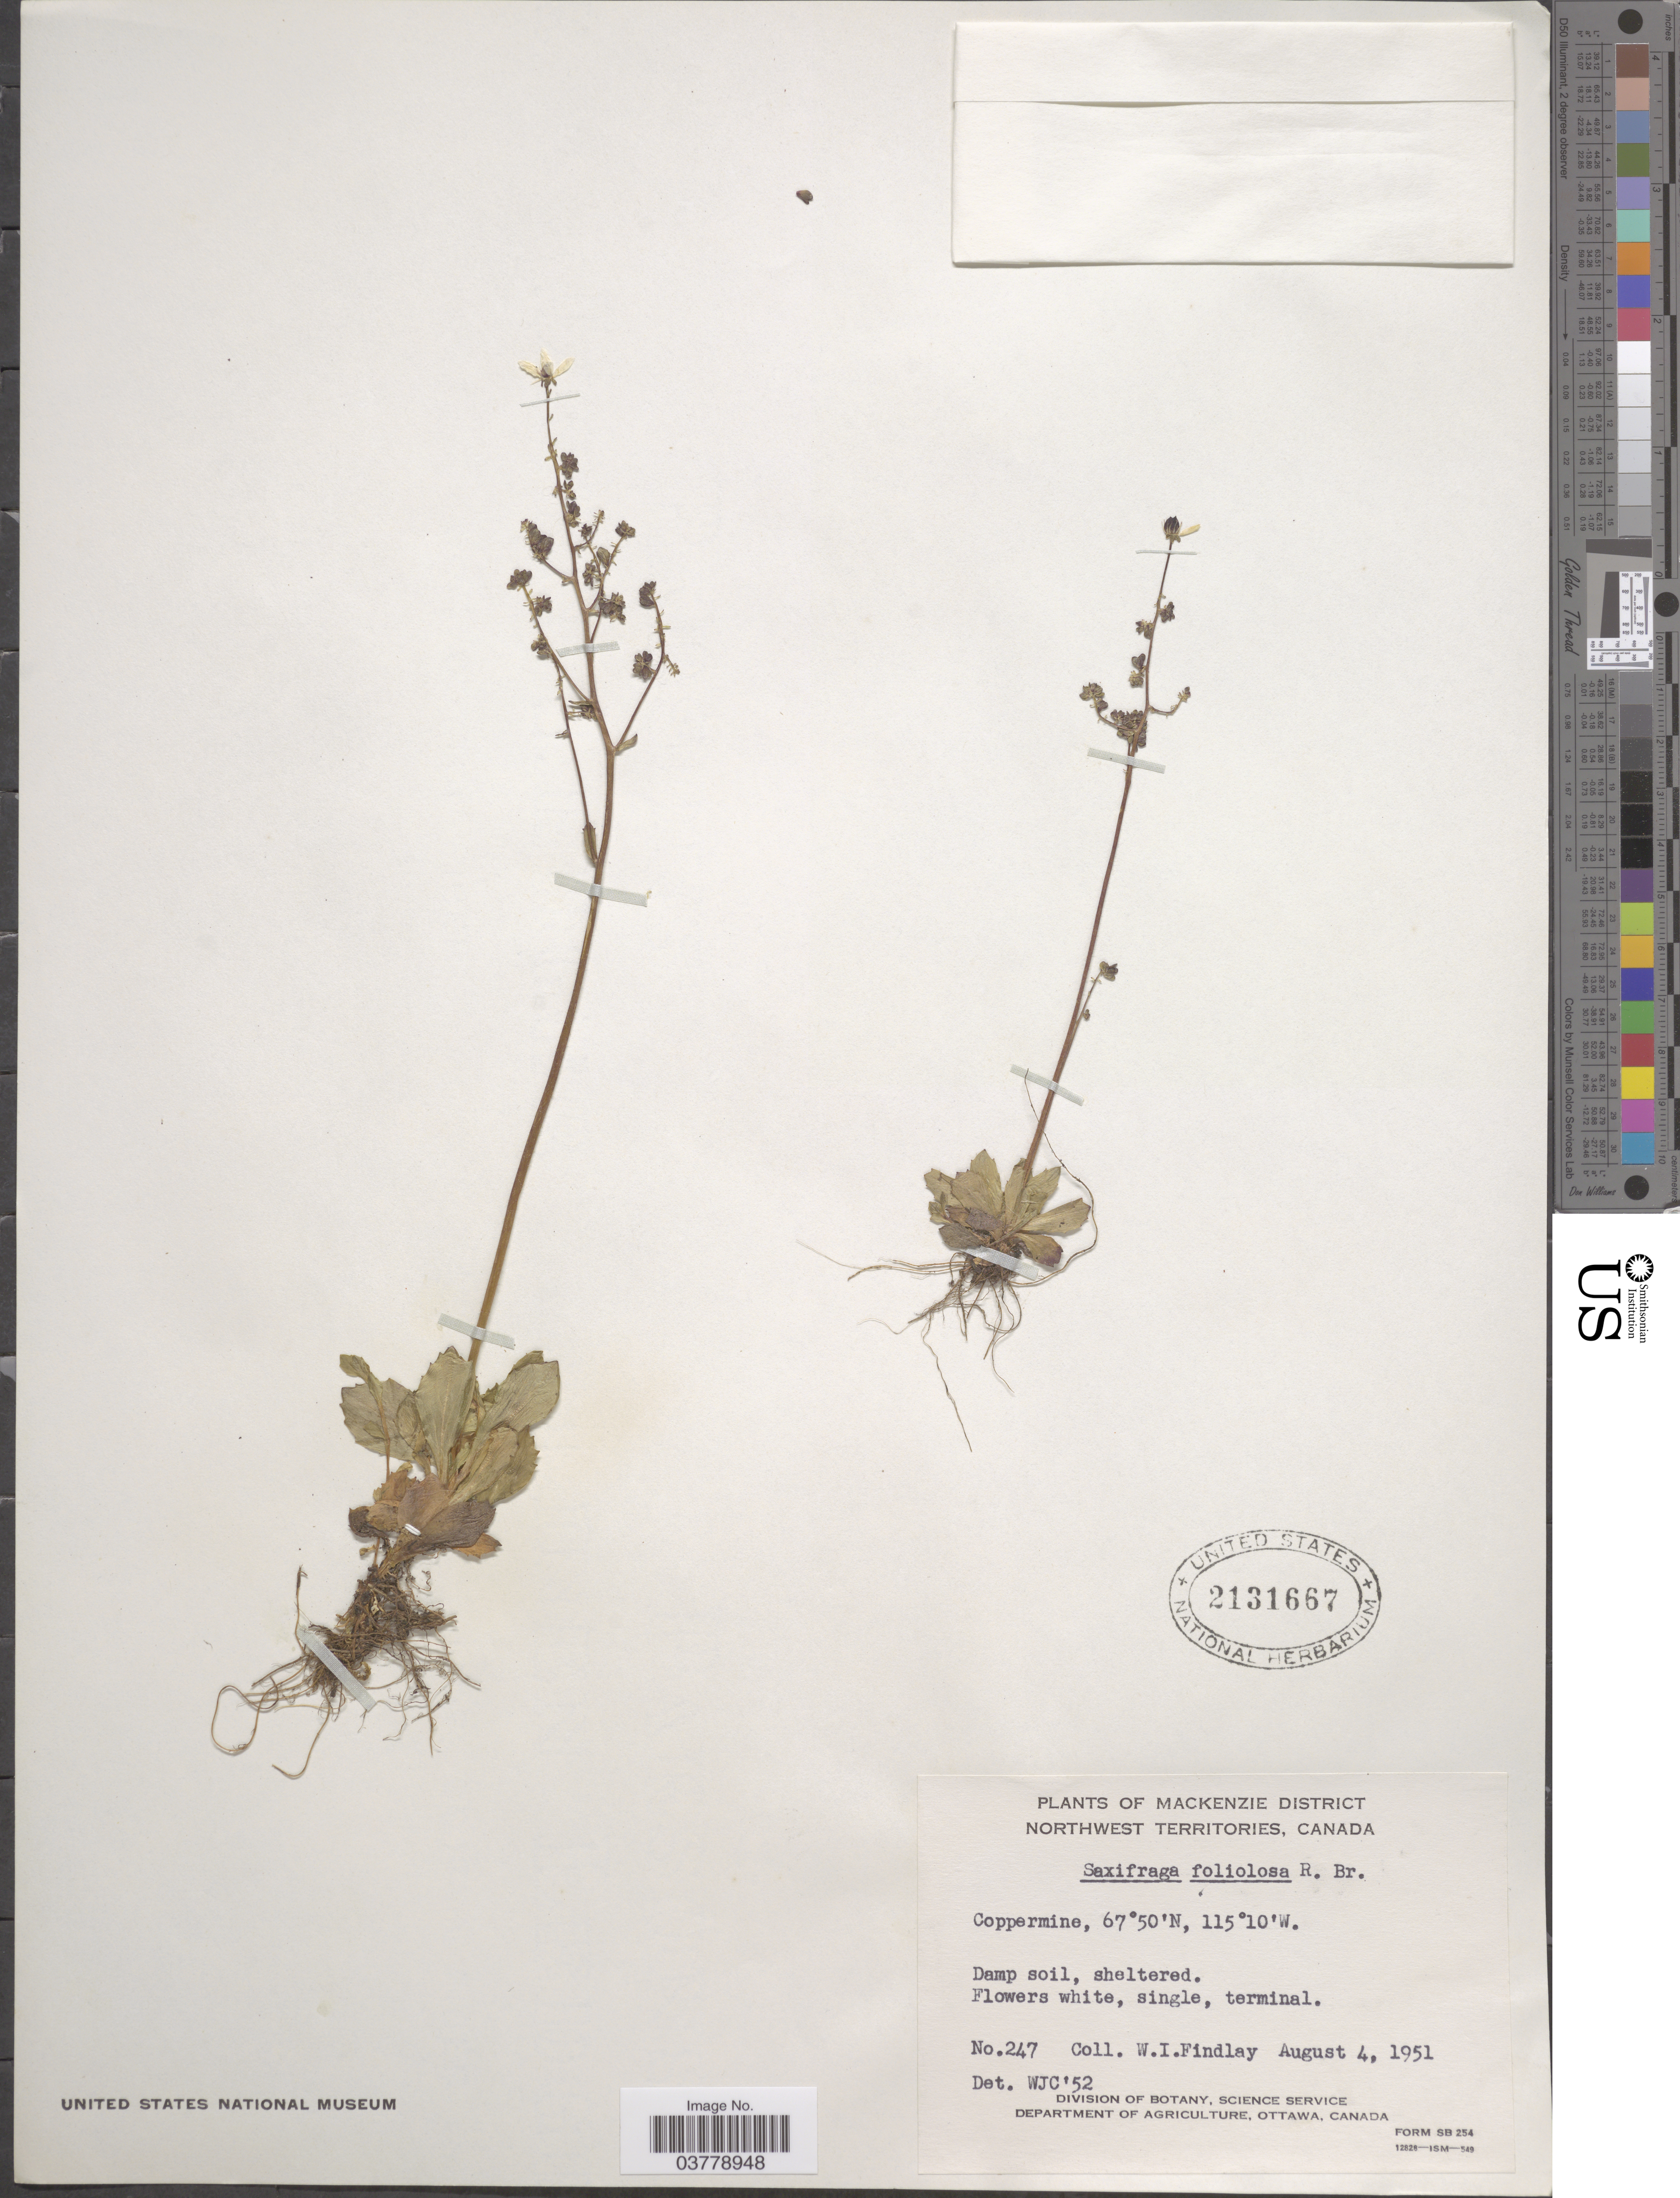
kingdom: Plantae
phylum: Tracheophyta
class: Magnoliopsida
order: Saxifragales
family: Saxifragaceae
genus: Micranthes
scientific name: Micranthes foliolosa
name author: (R. Br.) Gornall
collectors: W. Findlay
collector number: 247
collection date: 1951-08-04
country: Canada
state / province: Northwest Territories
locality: Mackenzie District. Coppermine.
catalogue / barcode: US 2131667